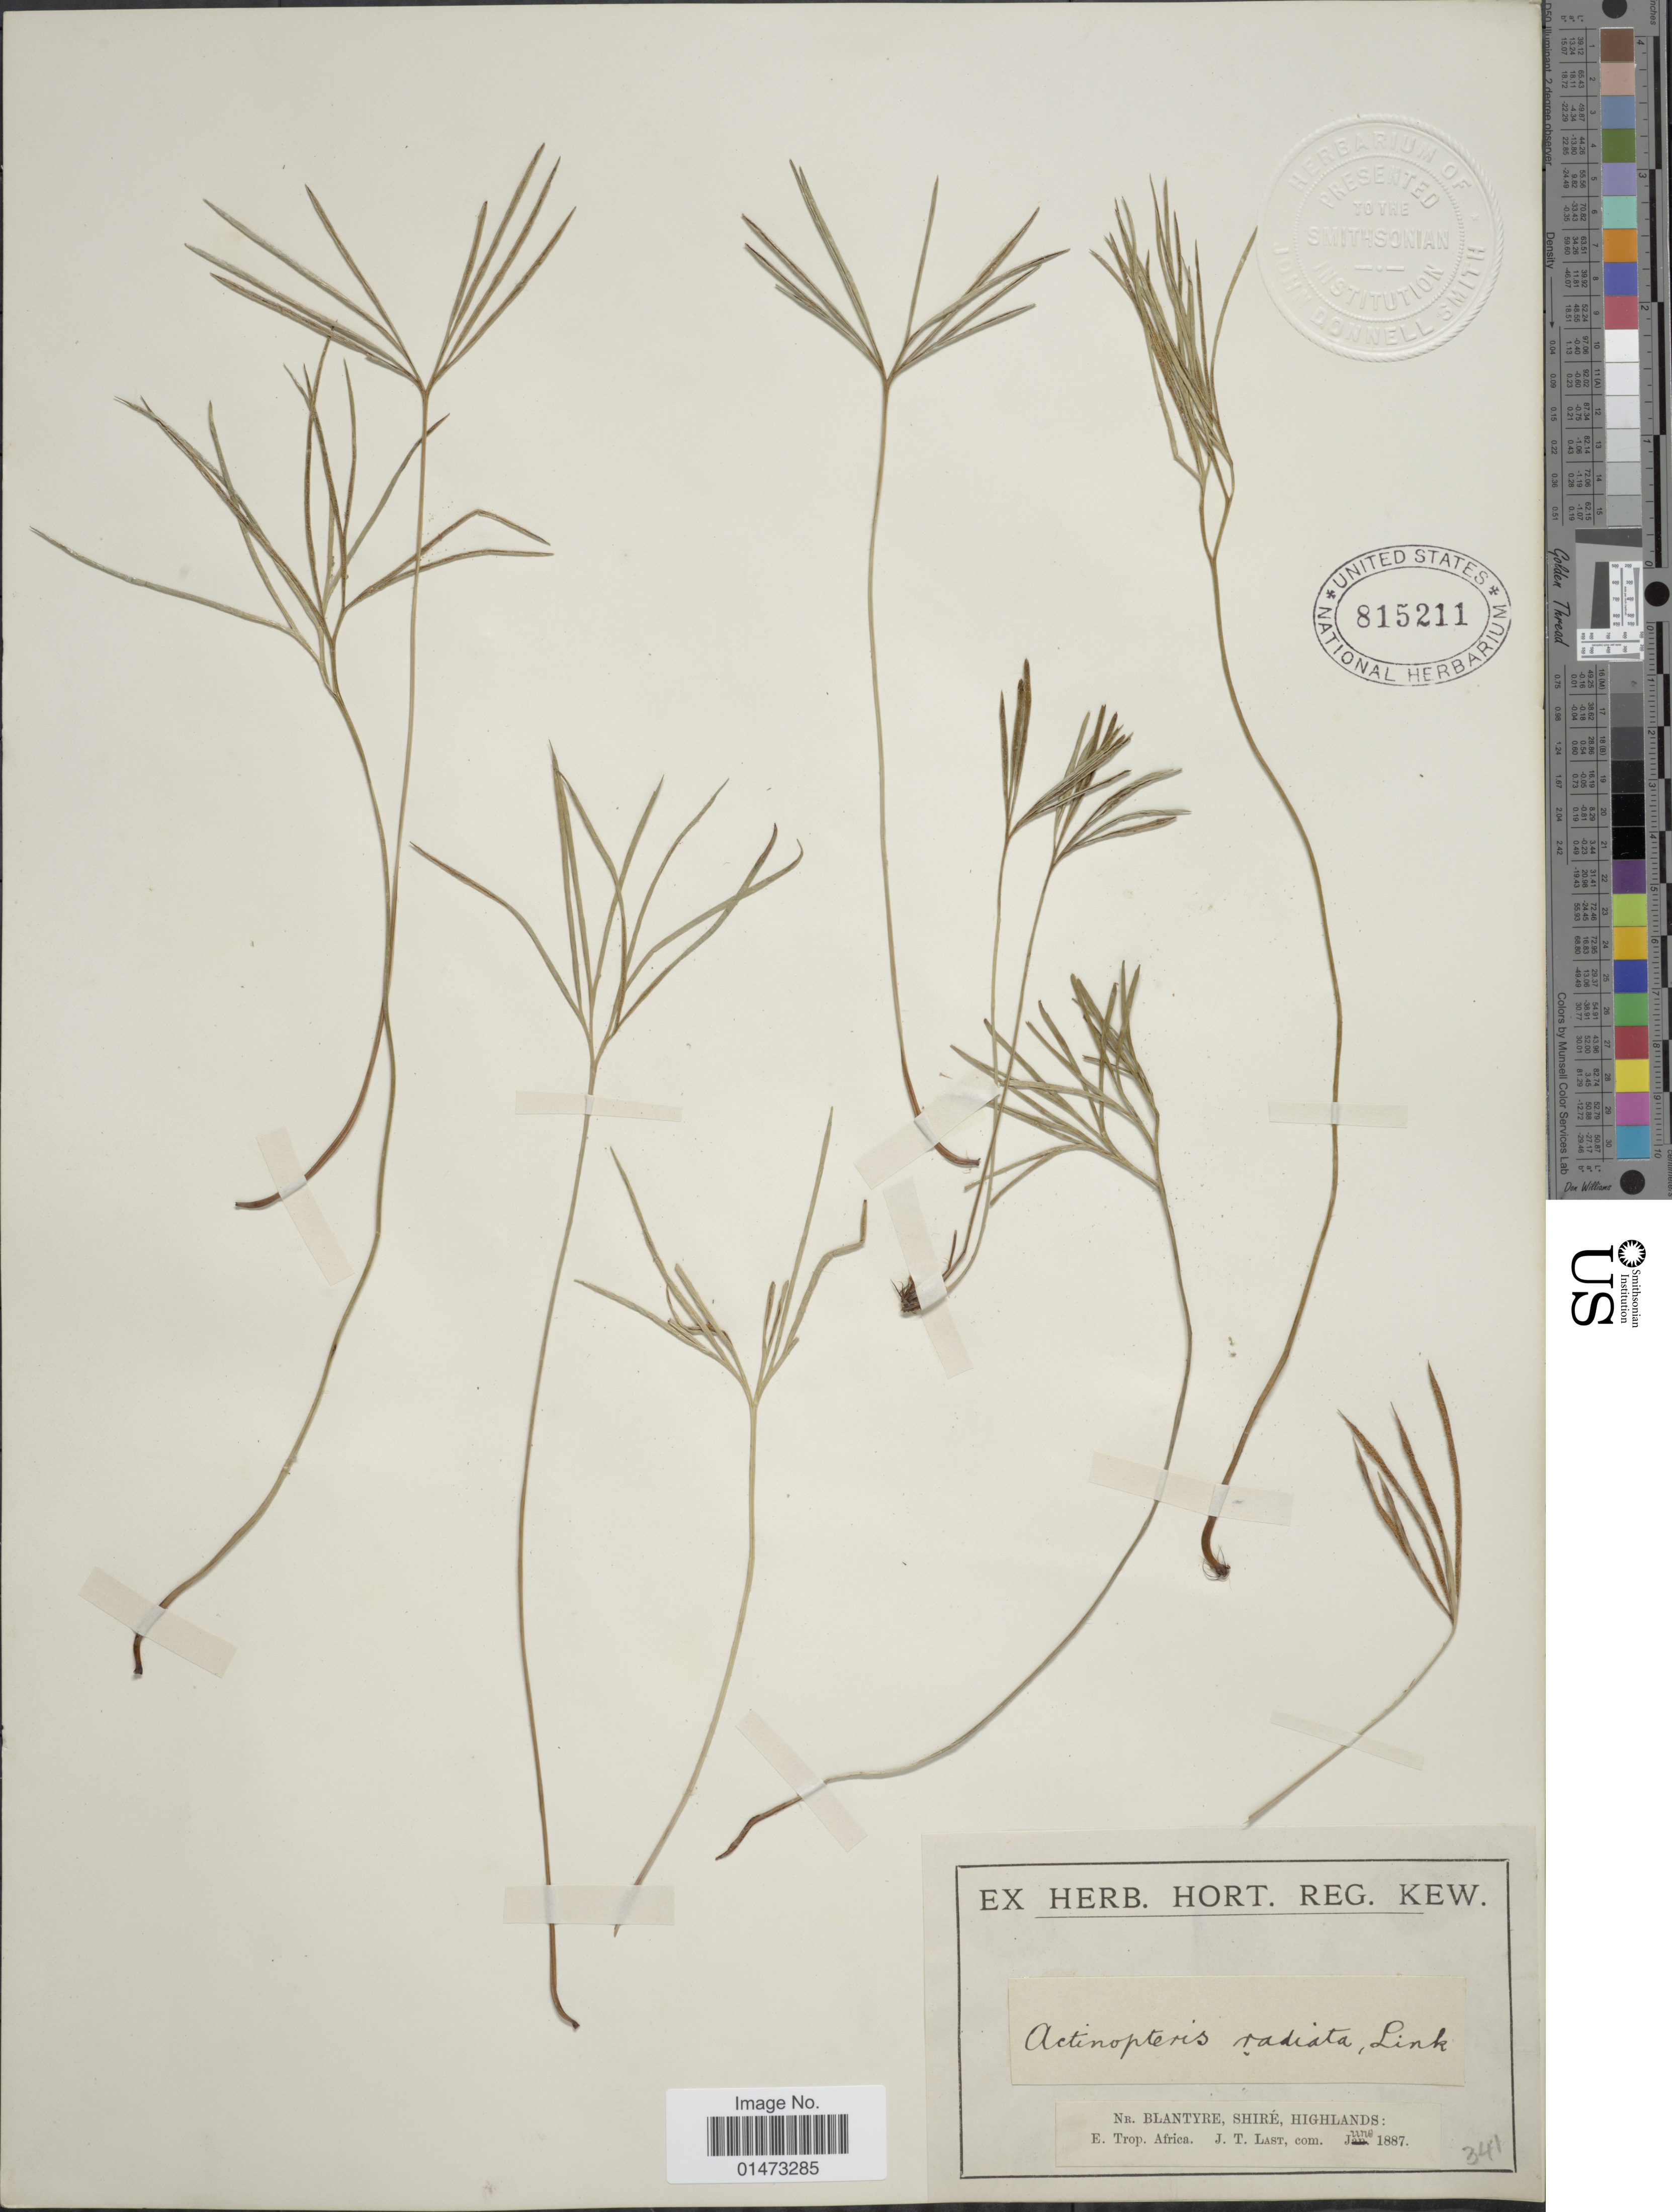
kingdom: Plantae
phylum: Tracheophyta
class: Polypodiopsida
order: Polypodiales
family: Pteridaceae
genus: Actiniopteris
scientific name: Actiniopteris semiflabellata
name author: Pic. Serm.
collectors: ex herb. Hort. Reg. Kew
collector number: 341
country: Malawi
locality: Nr. Blantyre, Shiré, Highlands: E. Trop. Africa.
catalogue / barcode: US 815211